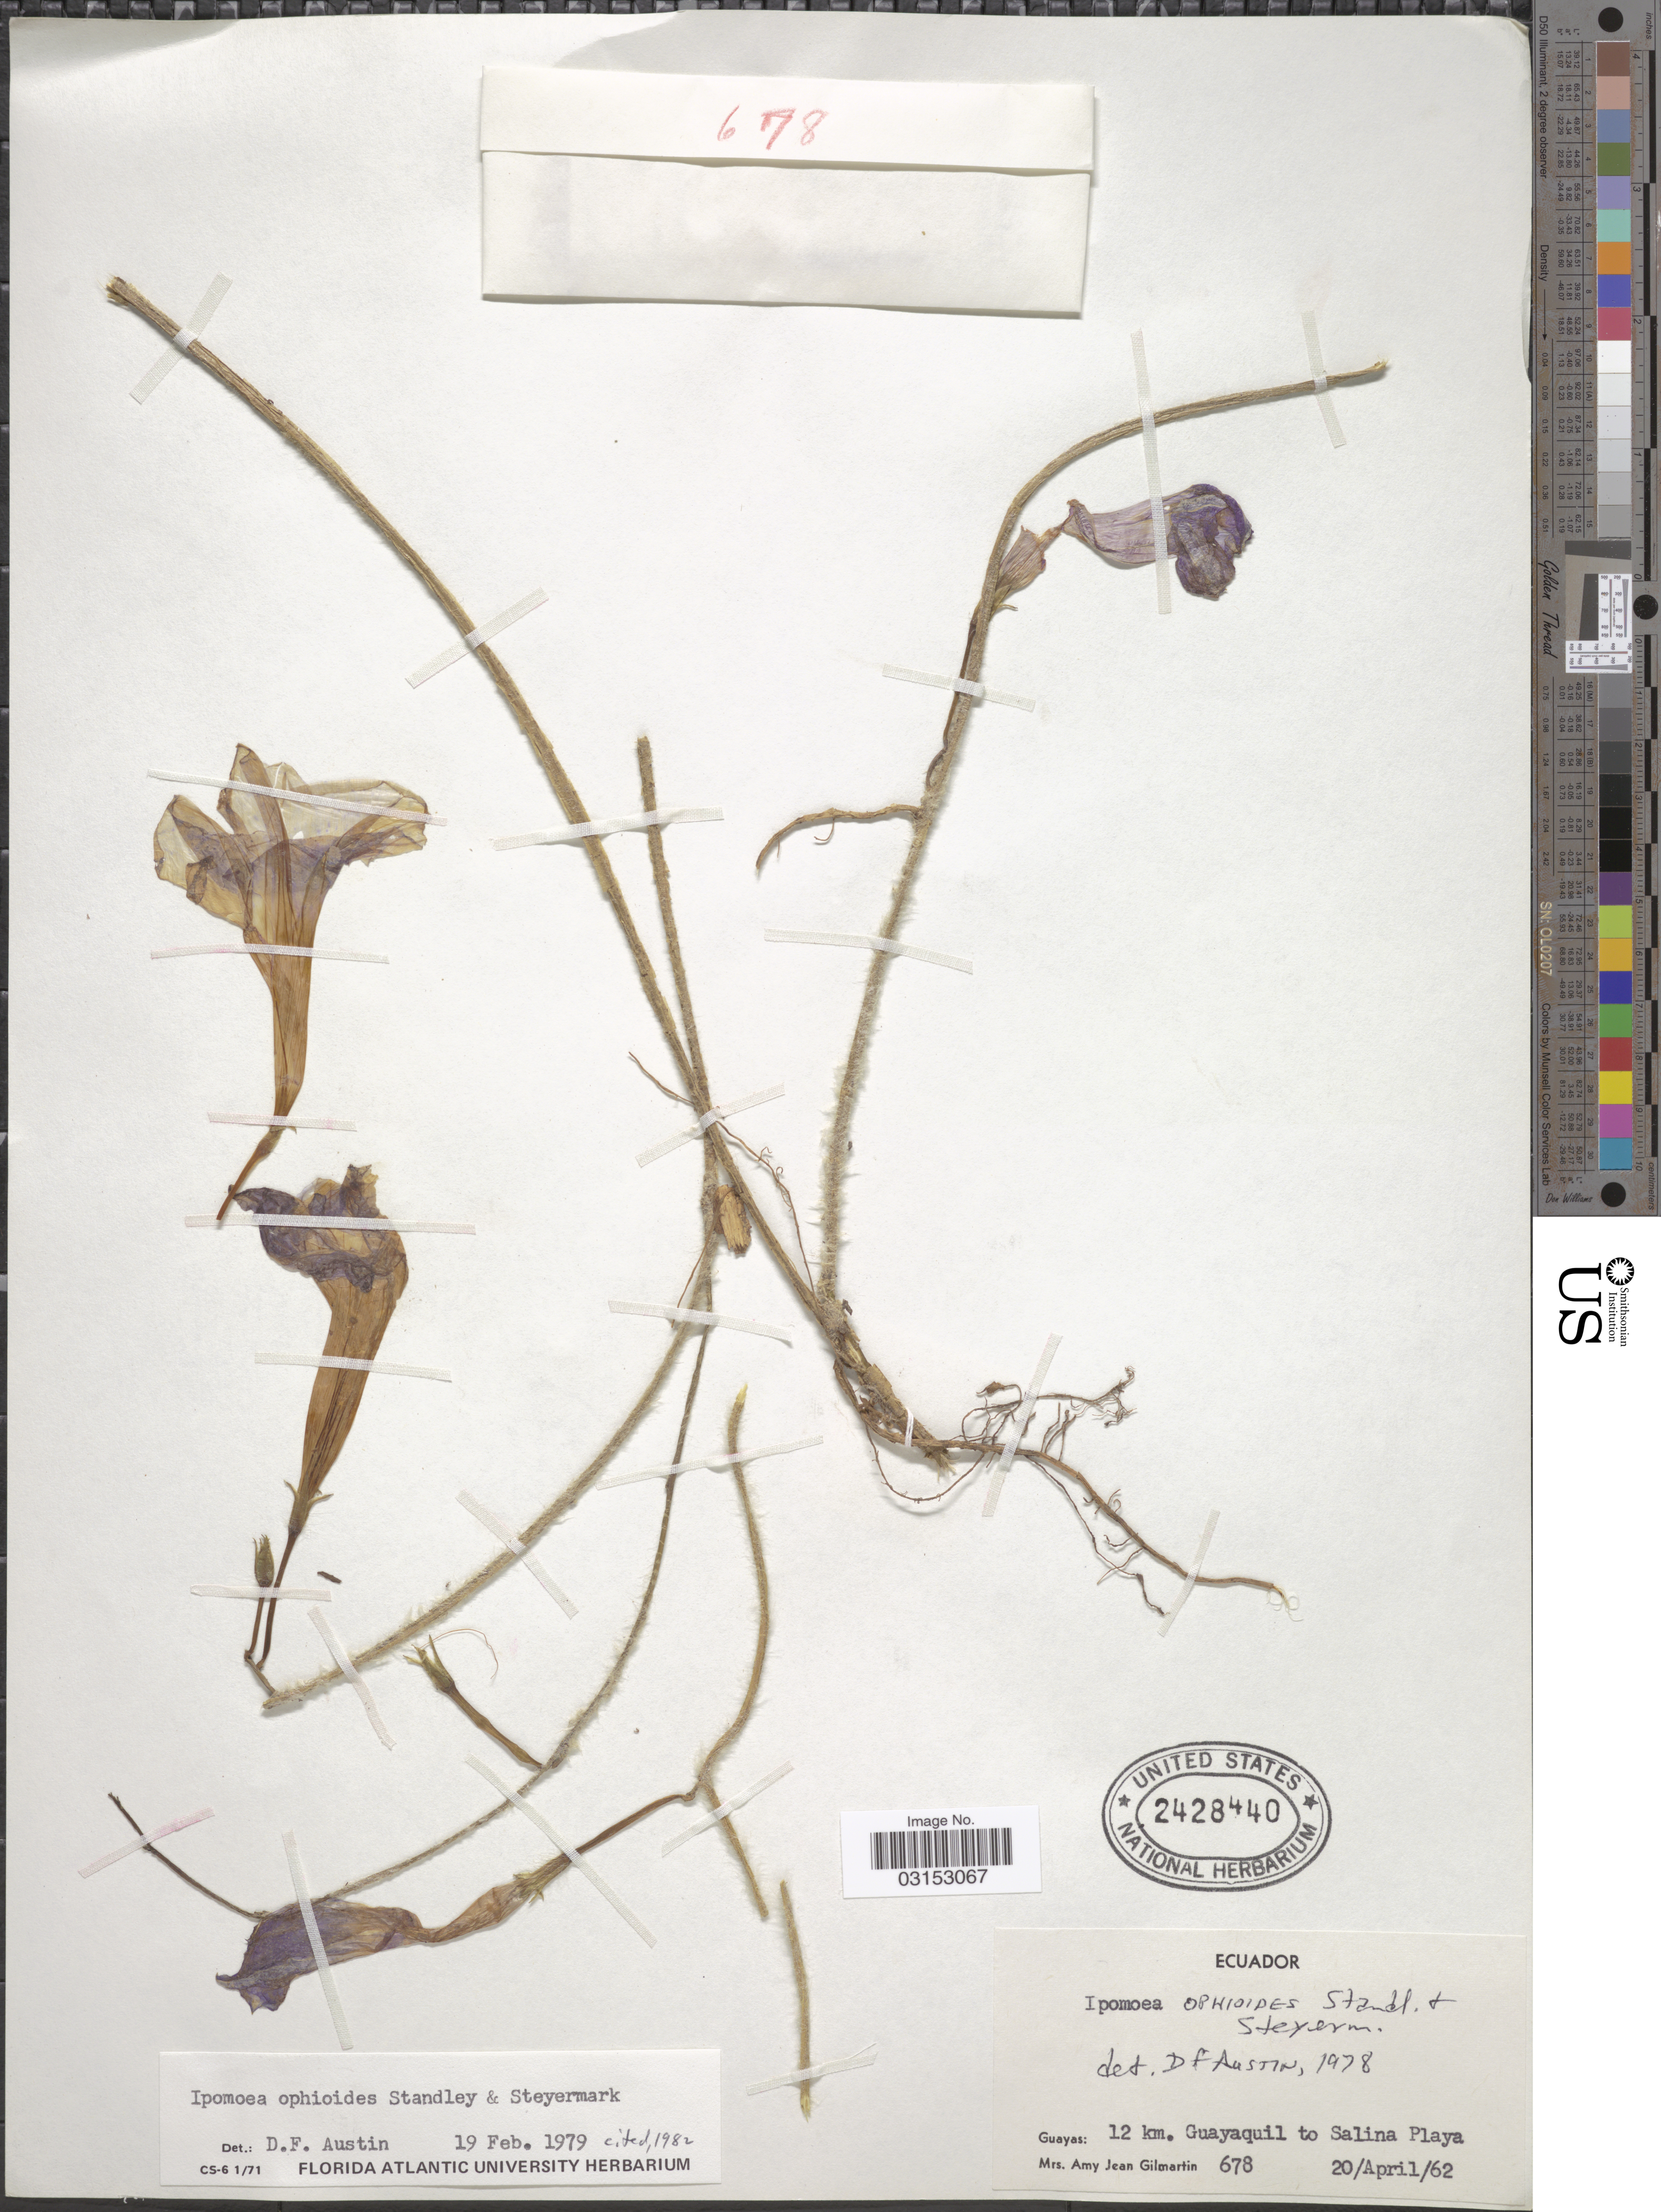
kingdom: Plantae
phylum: Tracheophyta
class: Magnoliopsida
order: Solanales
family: Convolvulaceae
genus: Ipomoea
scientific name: Ipomoea ophiodes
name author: Standl. & Steyerm.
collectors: A. J. Gilmartin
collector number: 678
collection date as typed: Transcribed d/m/y: 20/4/62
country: Ecuador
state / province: Guayas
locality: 12 km. Guayaquil to Salina Playa.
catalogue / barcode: US 2428440